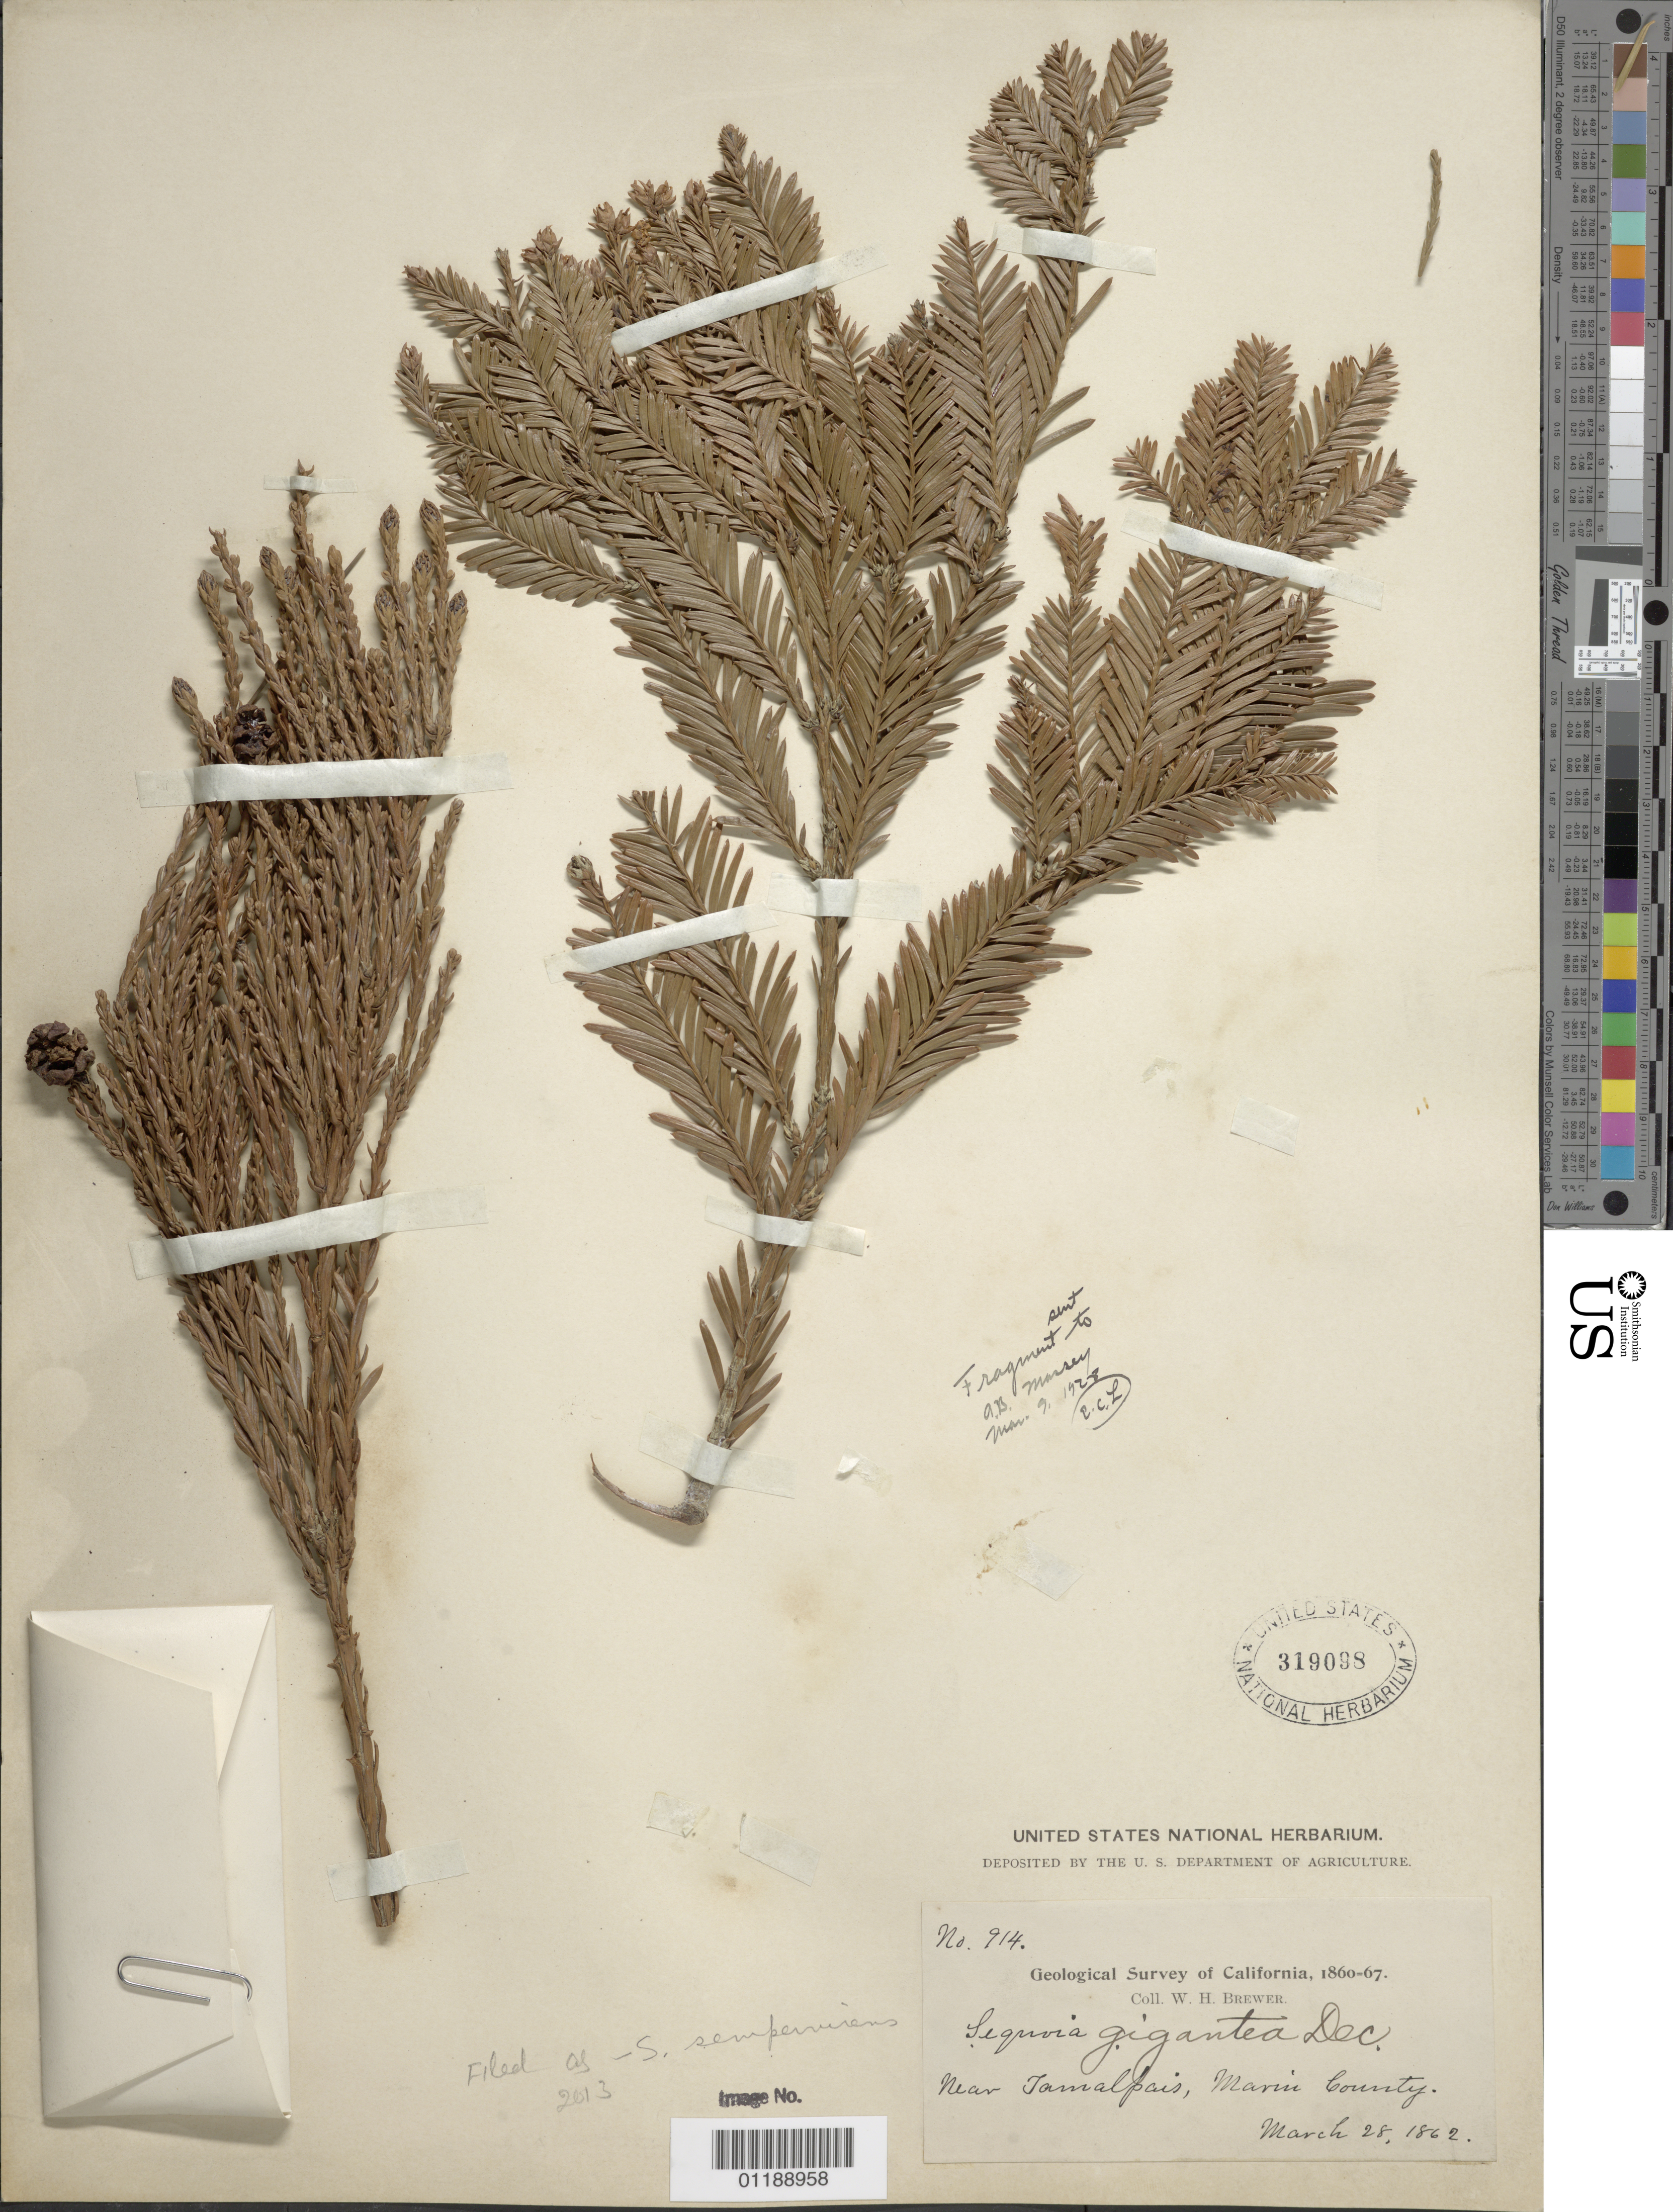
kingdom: Plantae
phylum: Tracheophyta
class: Pinopsida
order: Pinales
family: Cupressaceae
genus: Sequoia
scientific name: Sequoia sempervirens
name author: (D. Don) Endl.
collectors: W. H. Brewer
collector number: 914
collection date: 1862-03-28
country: United States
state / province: California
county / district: Marin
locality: Near Tamalpais.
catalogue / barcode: US 319098